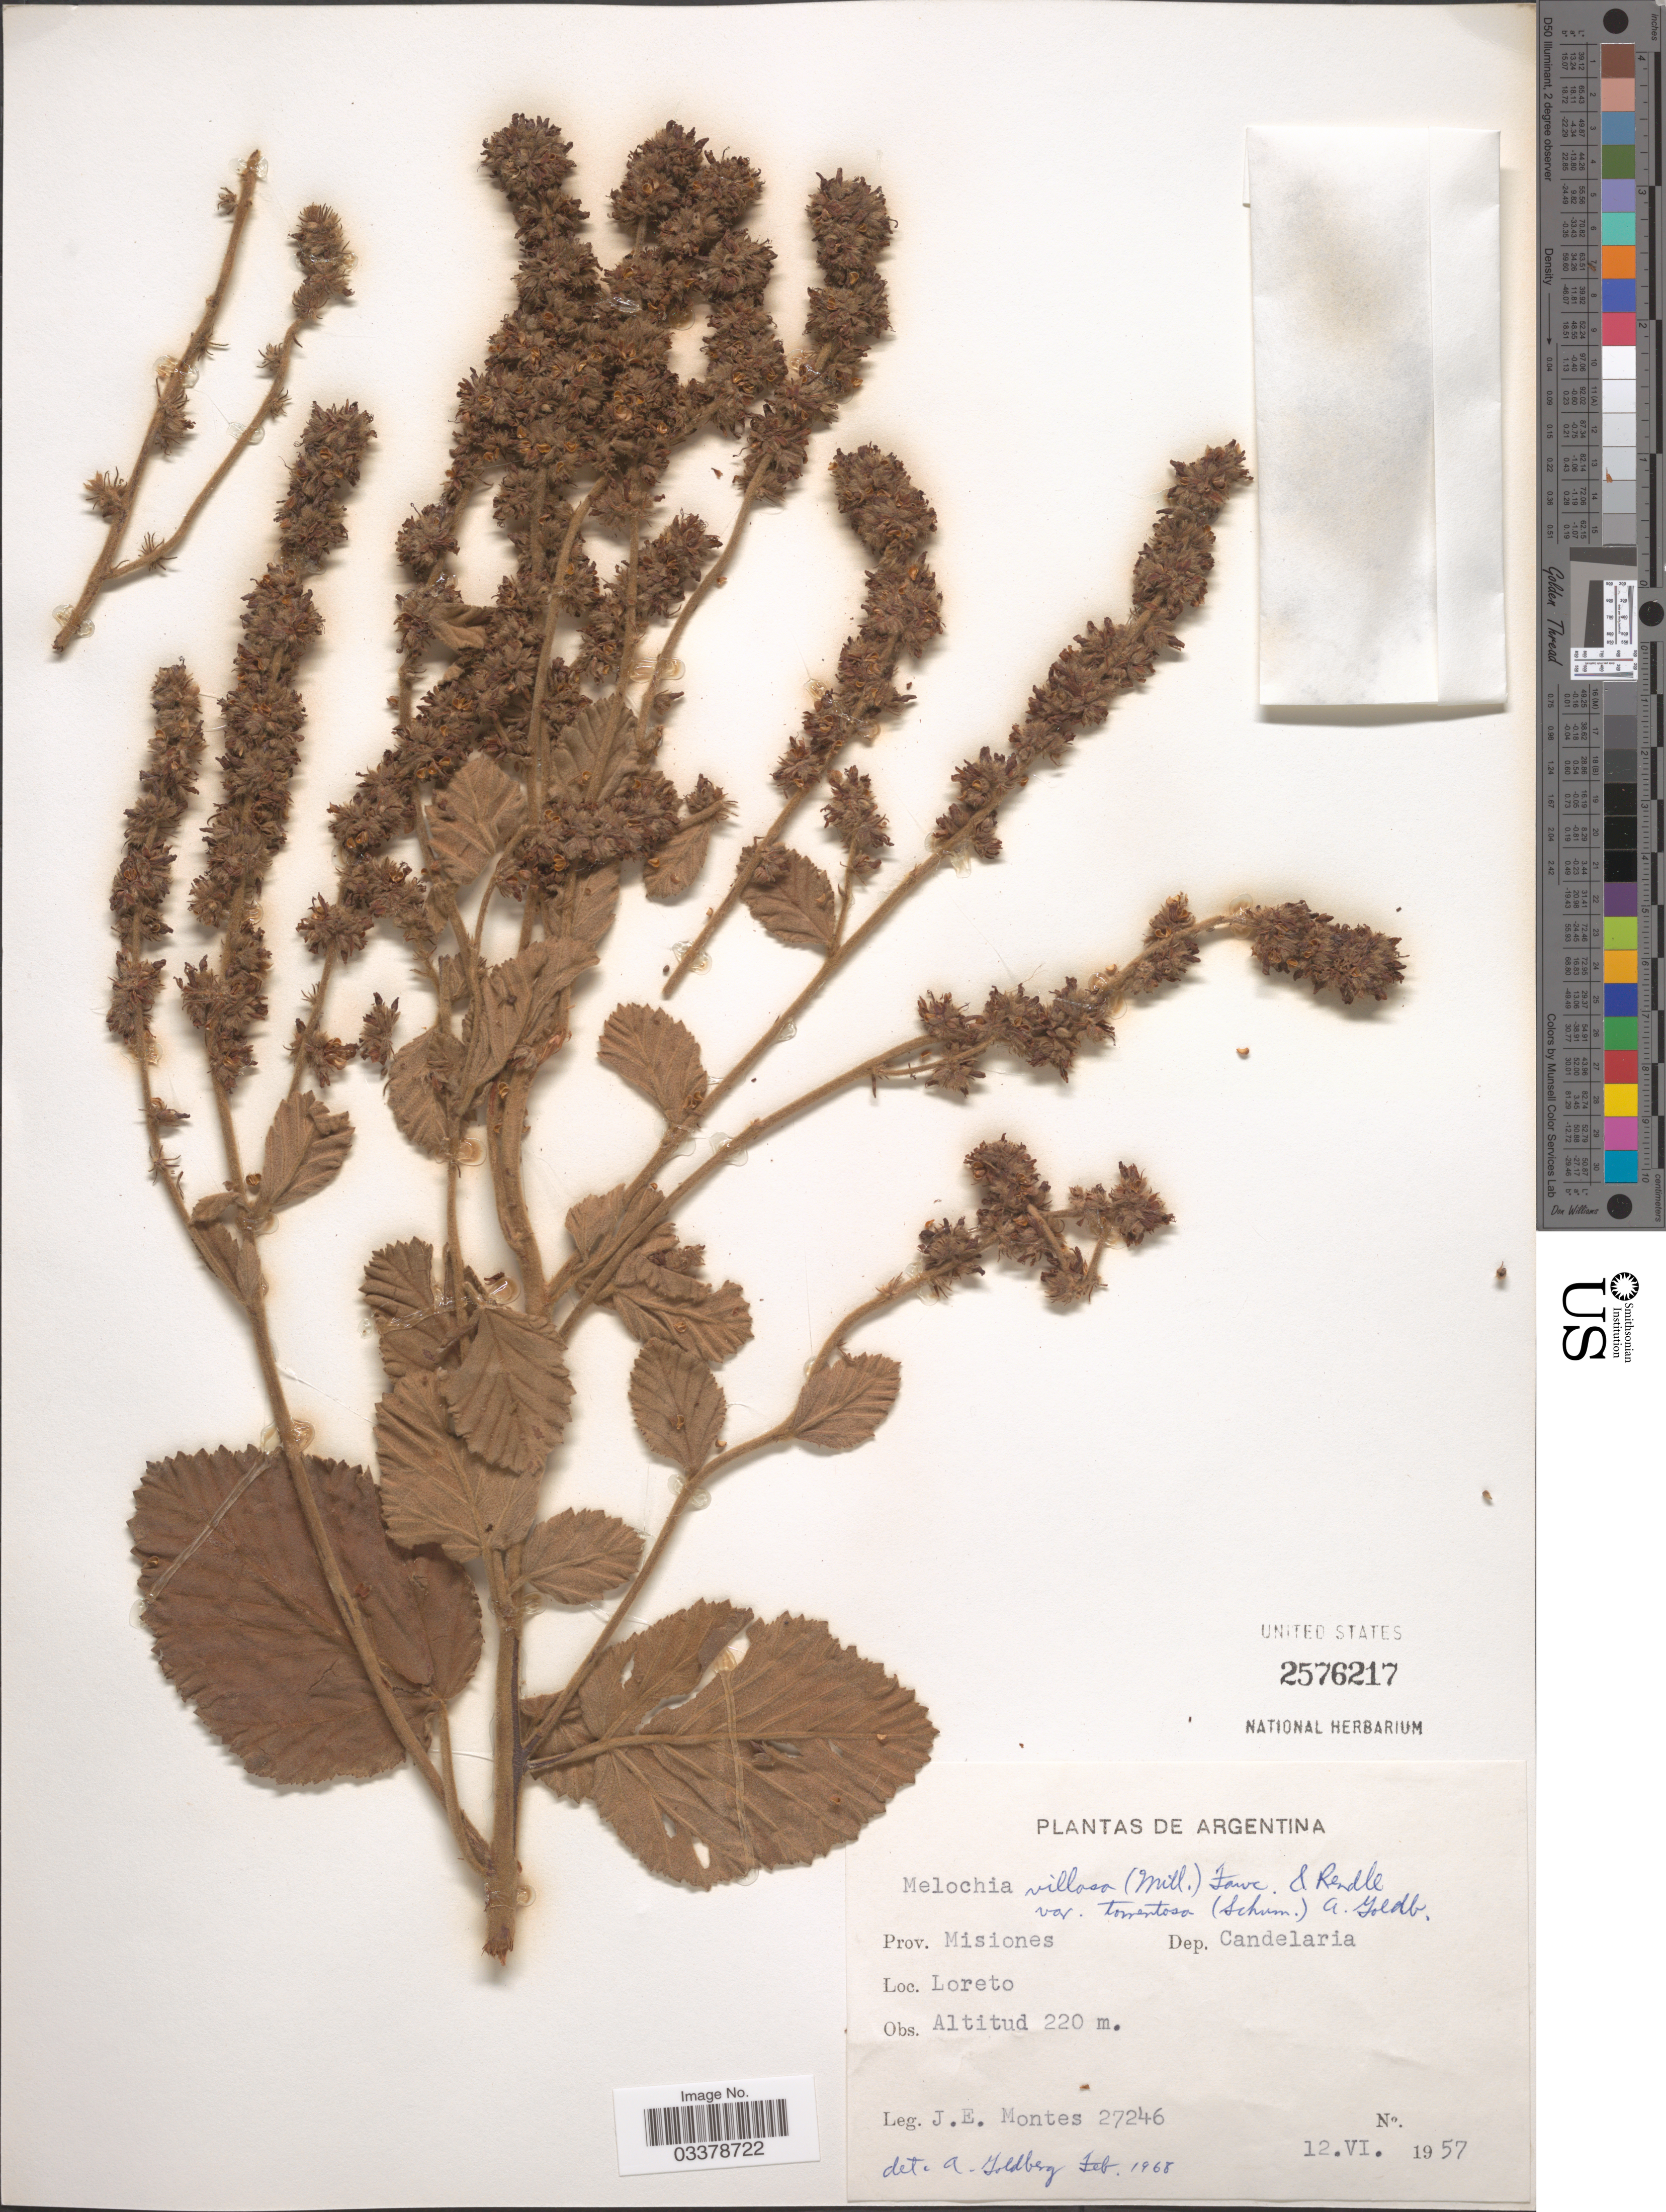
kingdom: Plantae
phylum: Tracheophyta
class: Magnoliopsida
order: Malvales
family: Malvaceae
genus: Melochia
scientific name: Melochia spicata var. tomentosa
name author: (K. Schum.) Dorr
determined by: Dorr, L. J., (BOT), Smithsonian Institution - National Museum of Natural History (UNITED STATES)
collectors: J. E. Montes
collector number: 27246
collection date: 1957-06-12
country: Argentina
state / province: Misiones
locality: Dep. Candelaria. Loreto.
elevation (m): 220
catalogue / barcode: US 2576217